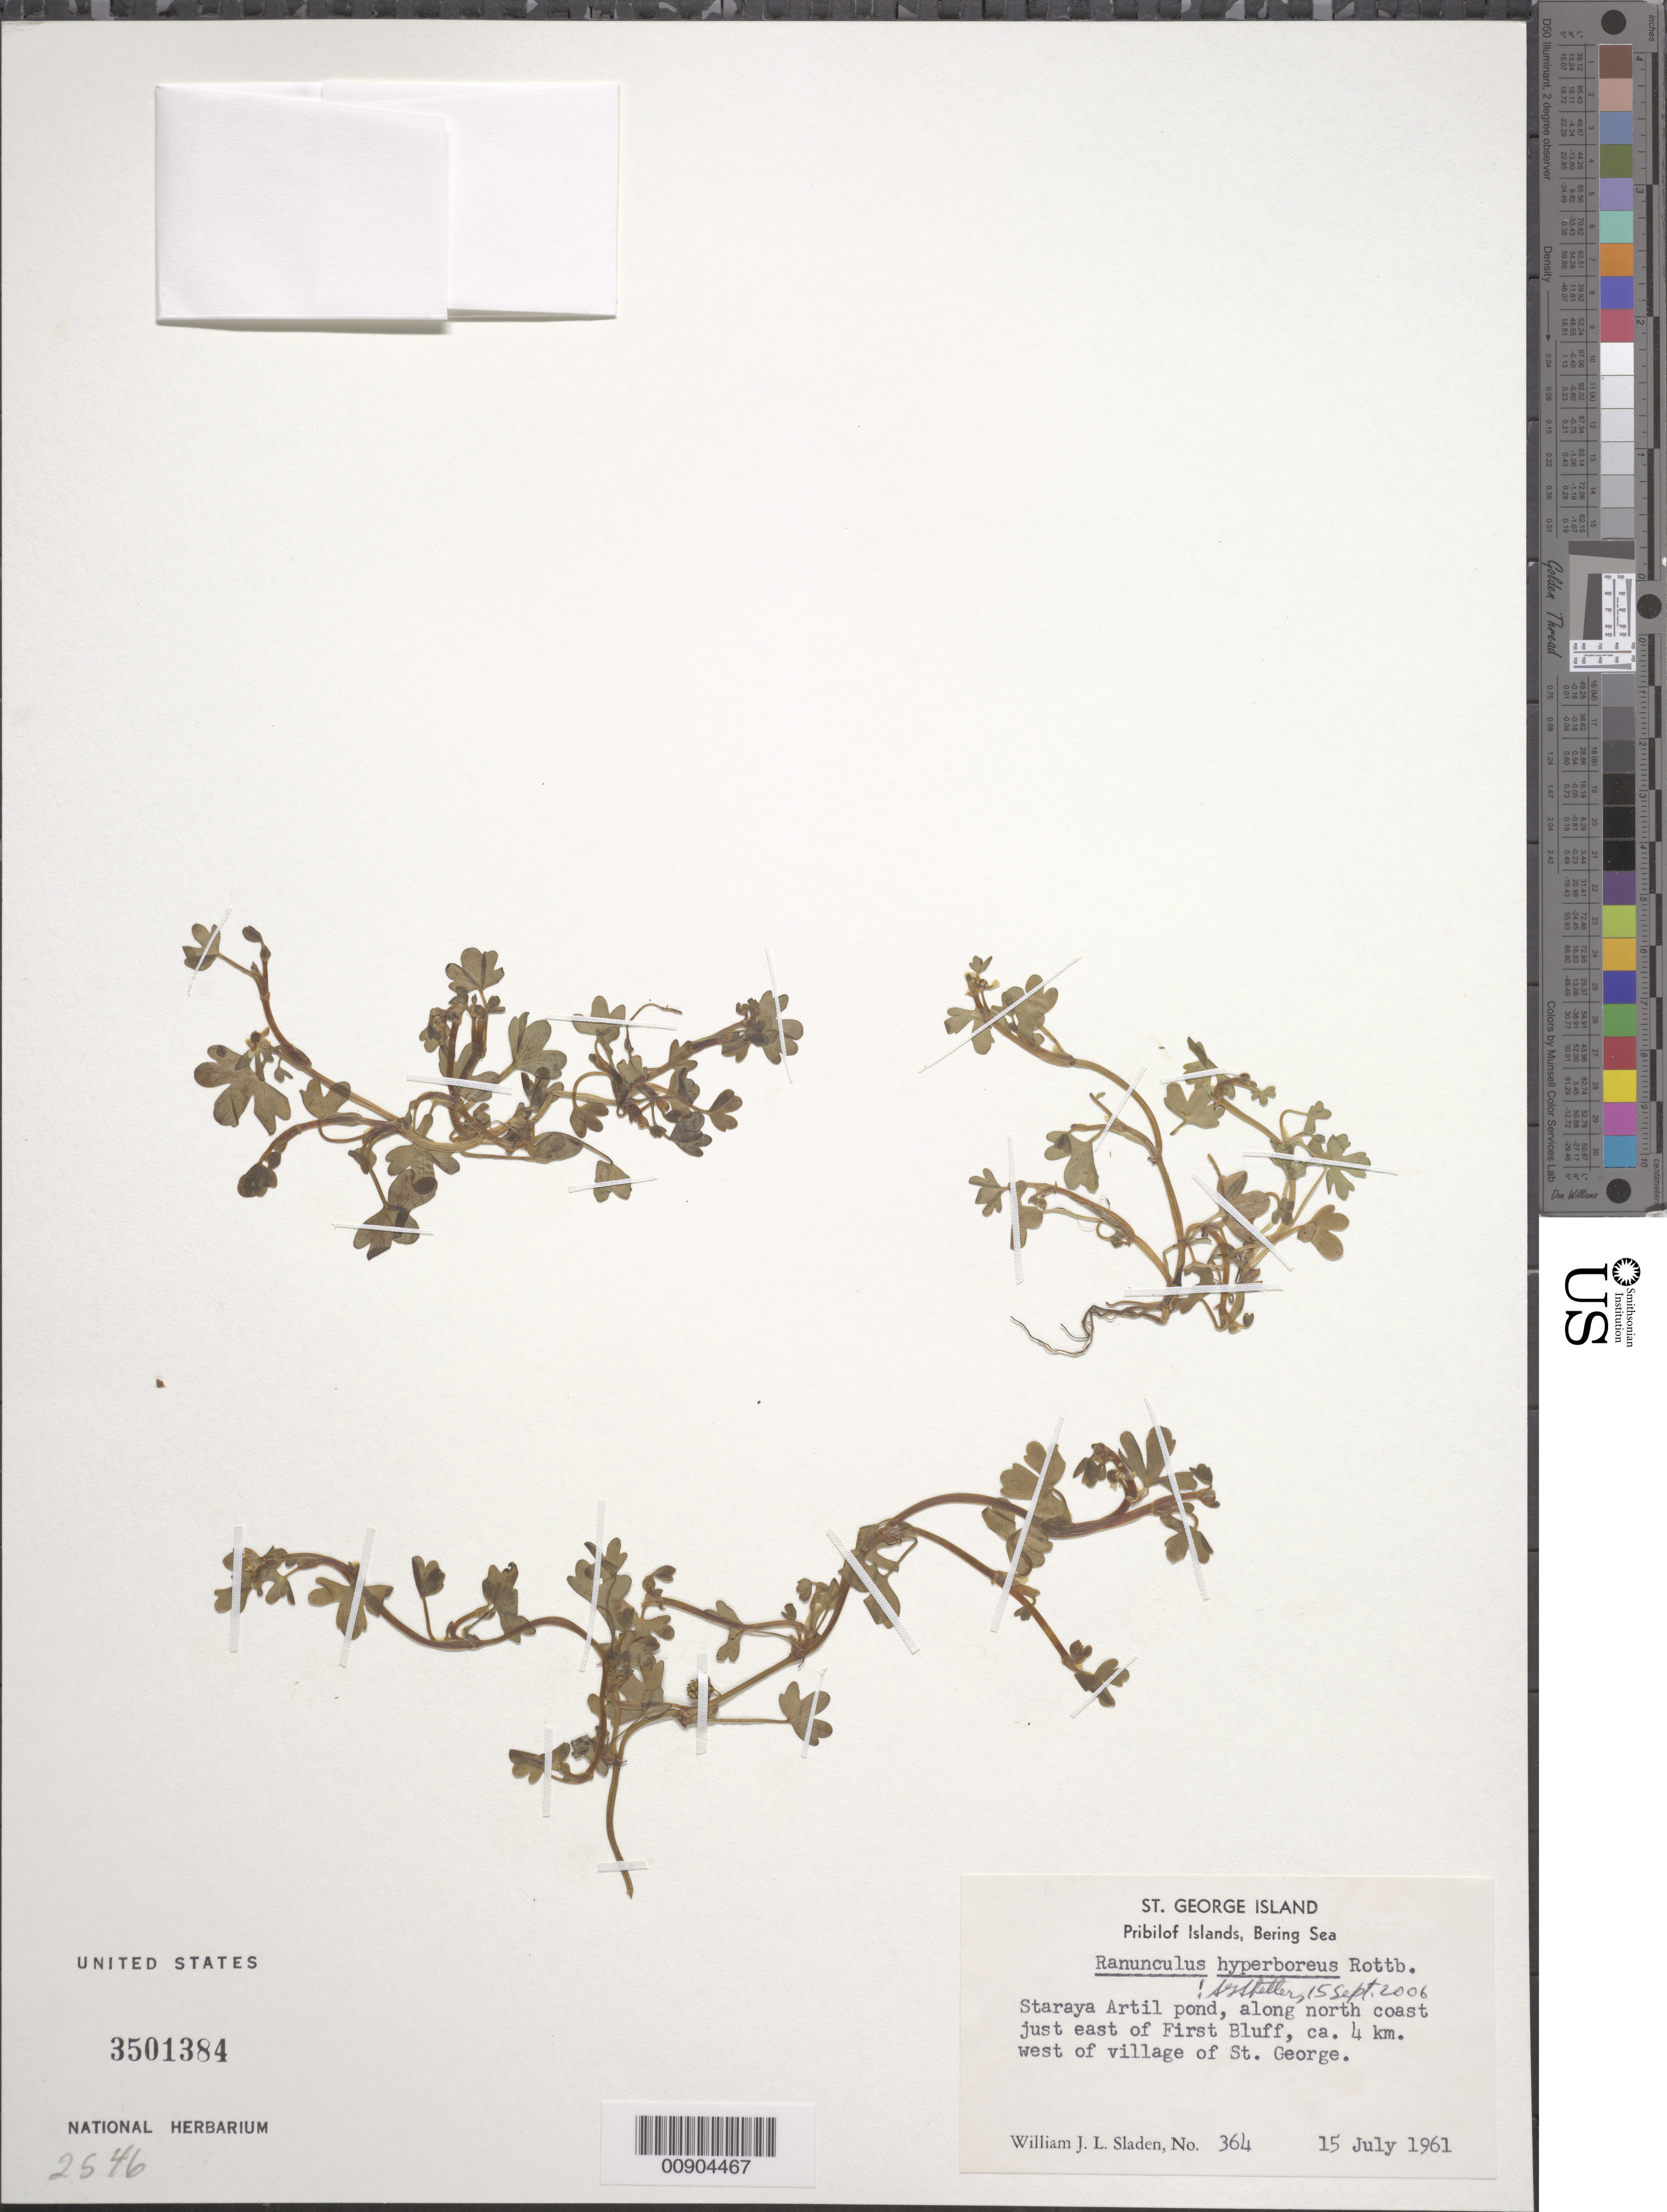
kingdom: Plantae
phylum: Tracheophyta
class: Magnoliopsida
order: Ranunculales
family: Ranunculaceae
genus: Ranunculus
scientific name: Ranunculus hyperboreus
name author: Rottb.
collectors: W. Sladen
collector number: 364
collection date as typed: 15 Jul 1961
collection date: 1961-07-15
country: United States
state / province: Alaska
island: St. George Island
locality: St. George Island. Staraya Artil pond, along north coast just east of First Bluff, ca. 4 km. west of village of St. George., Bering Sea, Pribilof Islands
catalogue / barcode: US 3501384